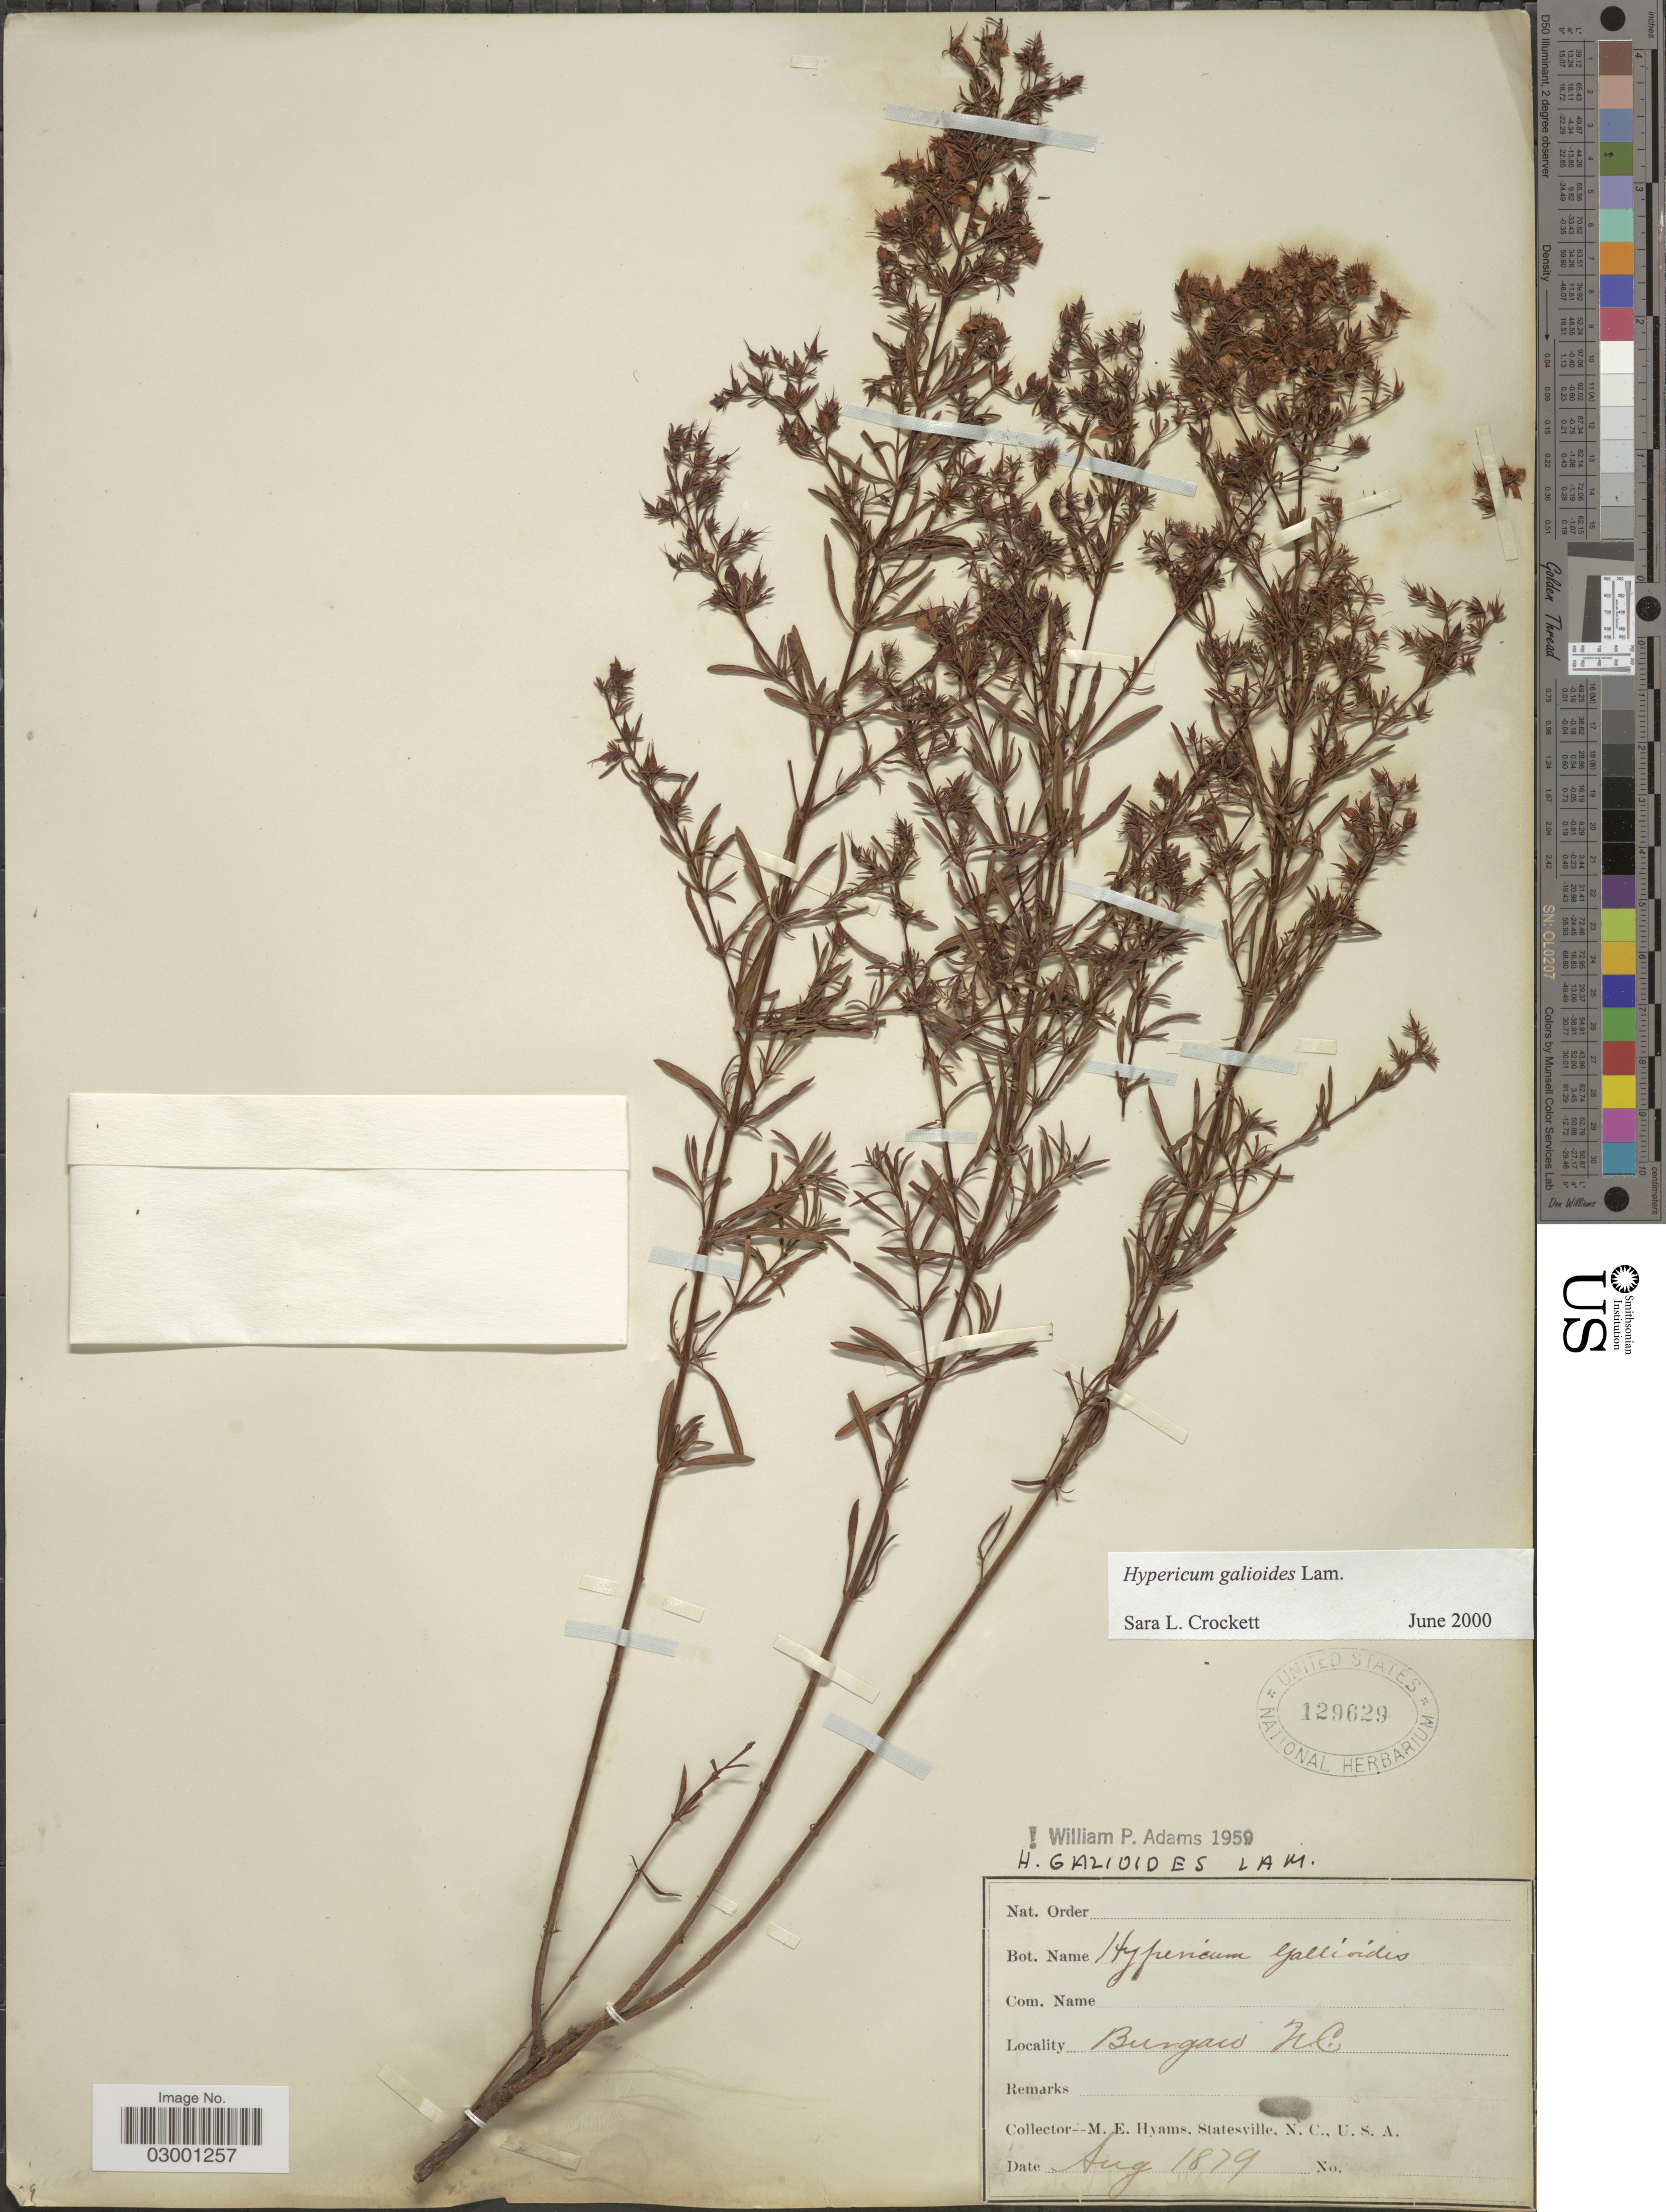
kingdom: Plantae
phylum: Tracheophyta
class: Magnoliopsida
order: Malpighiales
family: Hypericaceae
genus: Hypericum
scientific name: Hypericum galioides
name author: Lam.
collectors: M. E. Hyams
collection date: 1879-08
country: United States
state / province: North Carolina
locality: Burgaw.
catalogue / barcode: US 129629